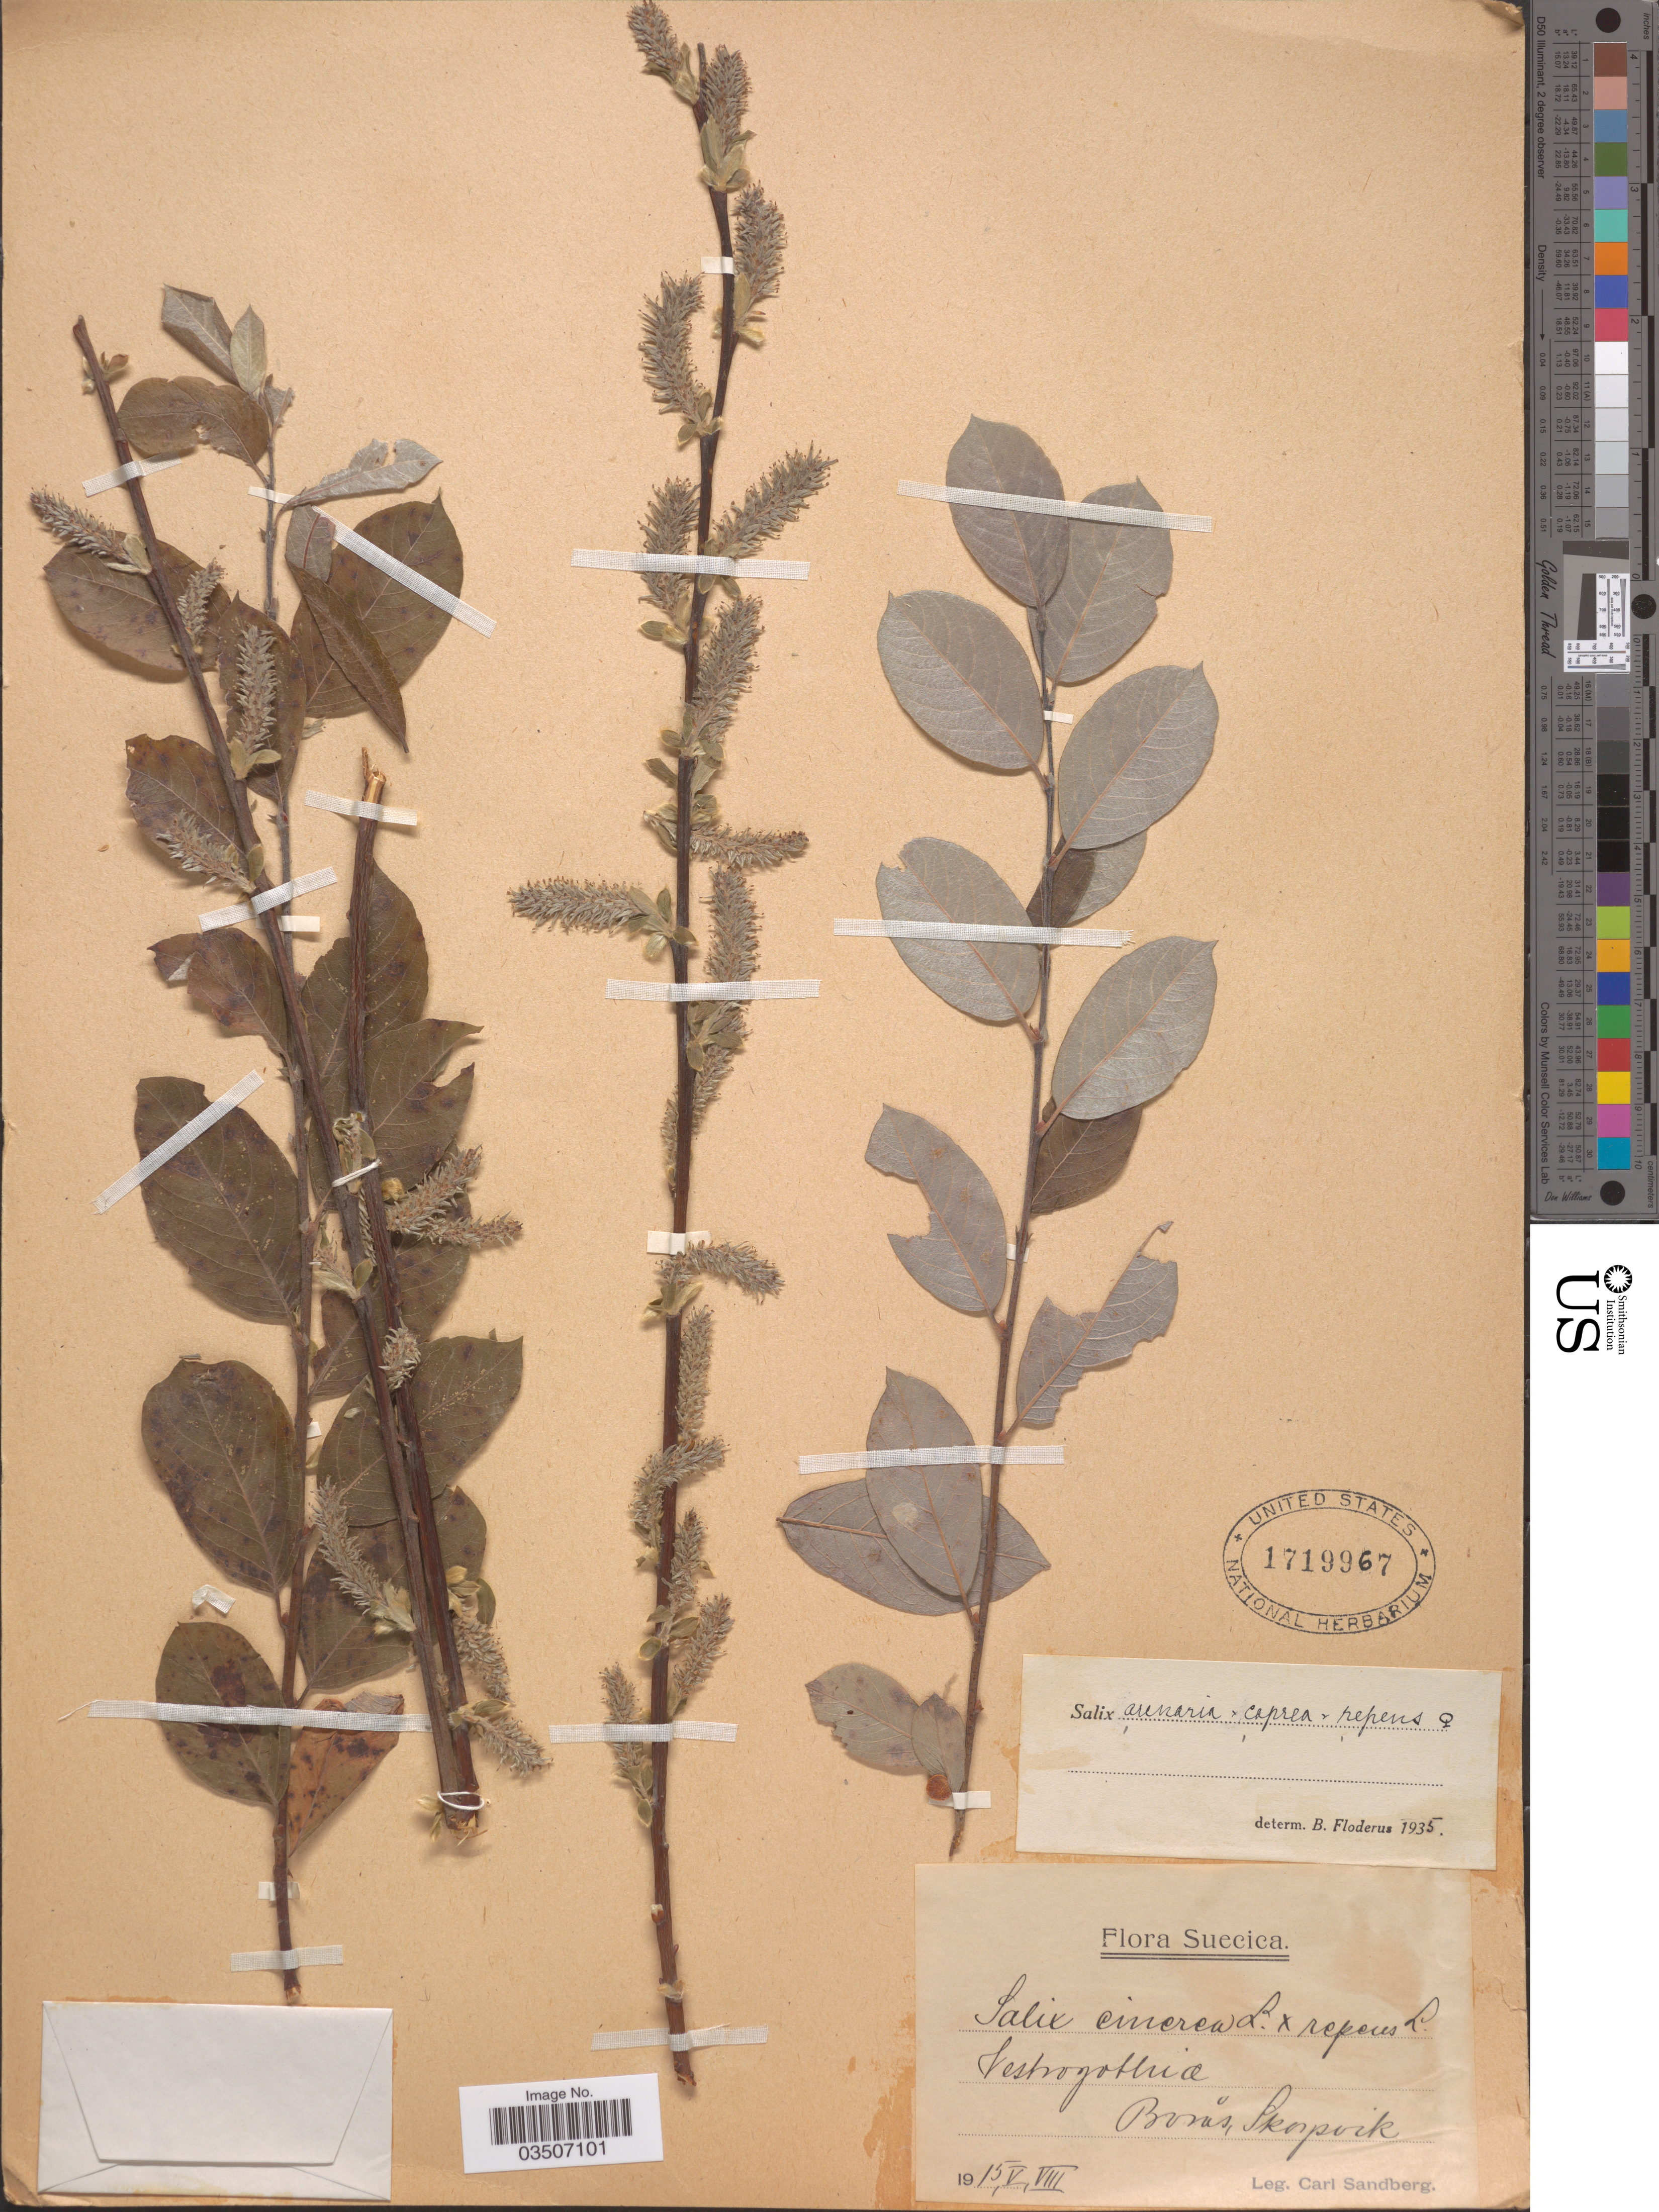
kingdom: Plantae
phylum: Tracheophyta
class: Magnoliopsida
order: Malpighiales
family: Salicaceae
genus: Salix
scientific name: Salix arenaria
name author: L.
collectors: C. Sandberg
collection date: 1915-05/1915-08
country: Sweden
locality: Suecica. Vestrogothia, Borås, Skovpvik [interpreted].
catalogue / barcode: US 1719967